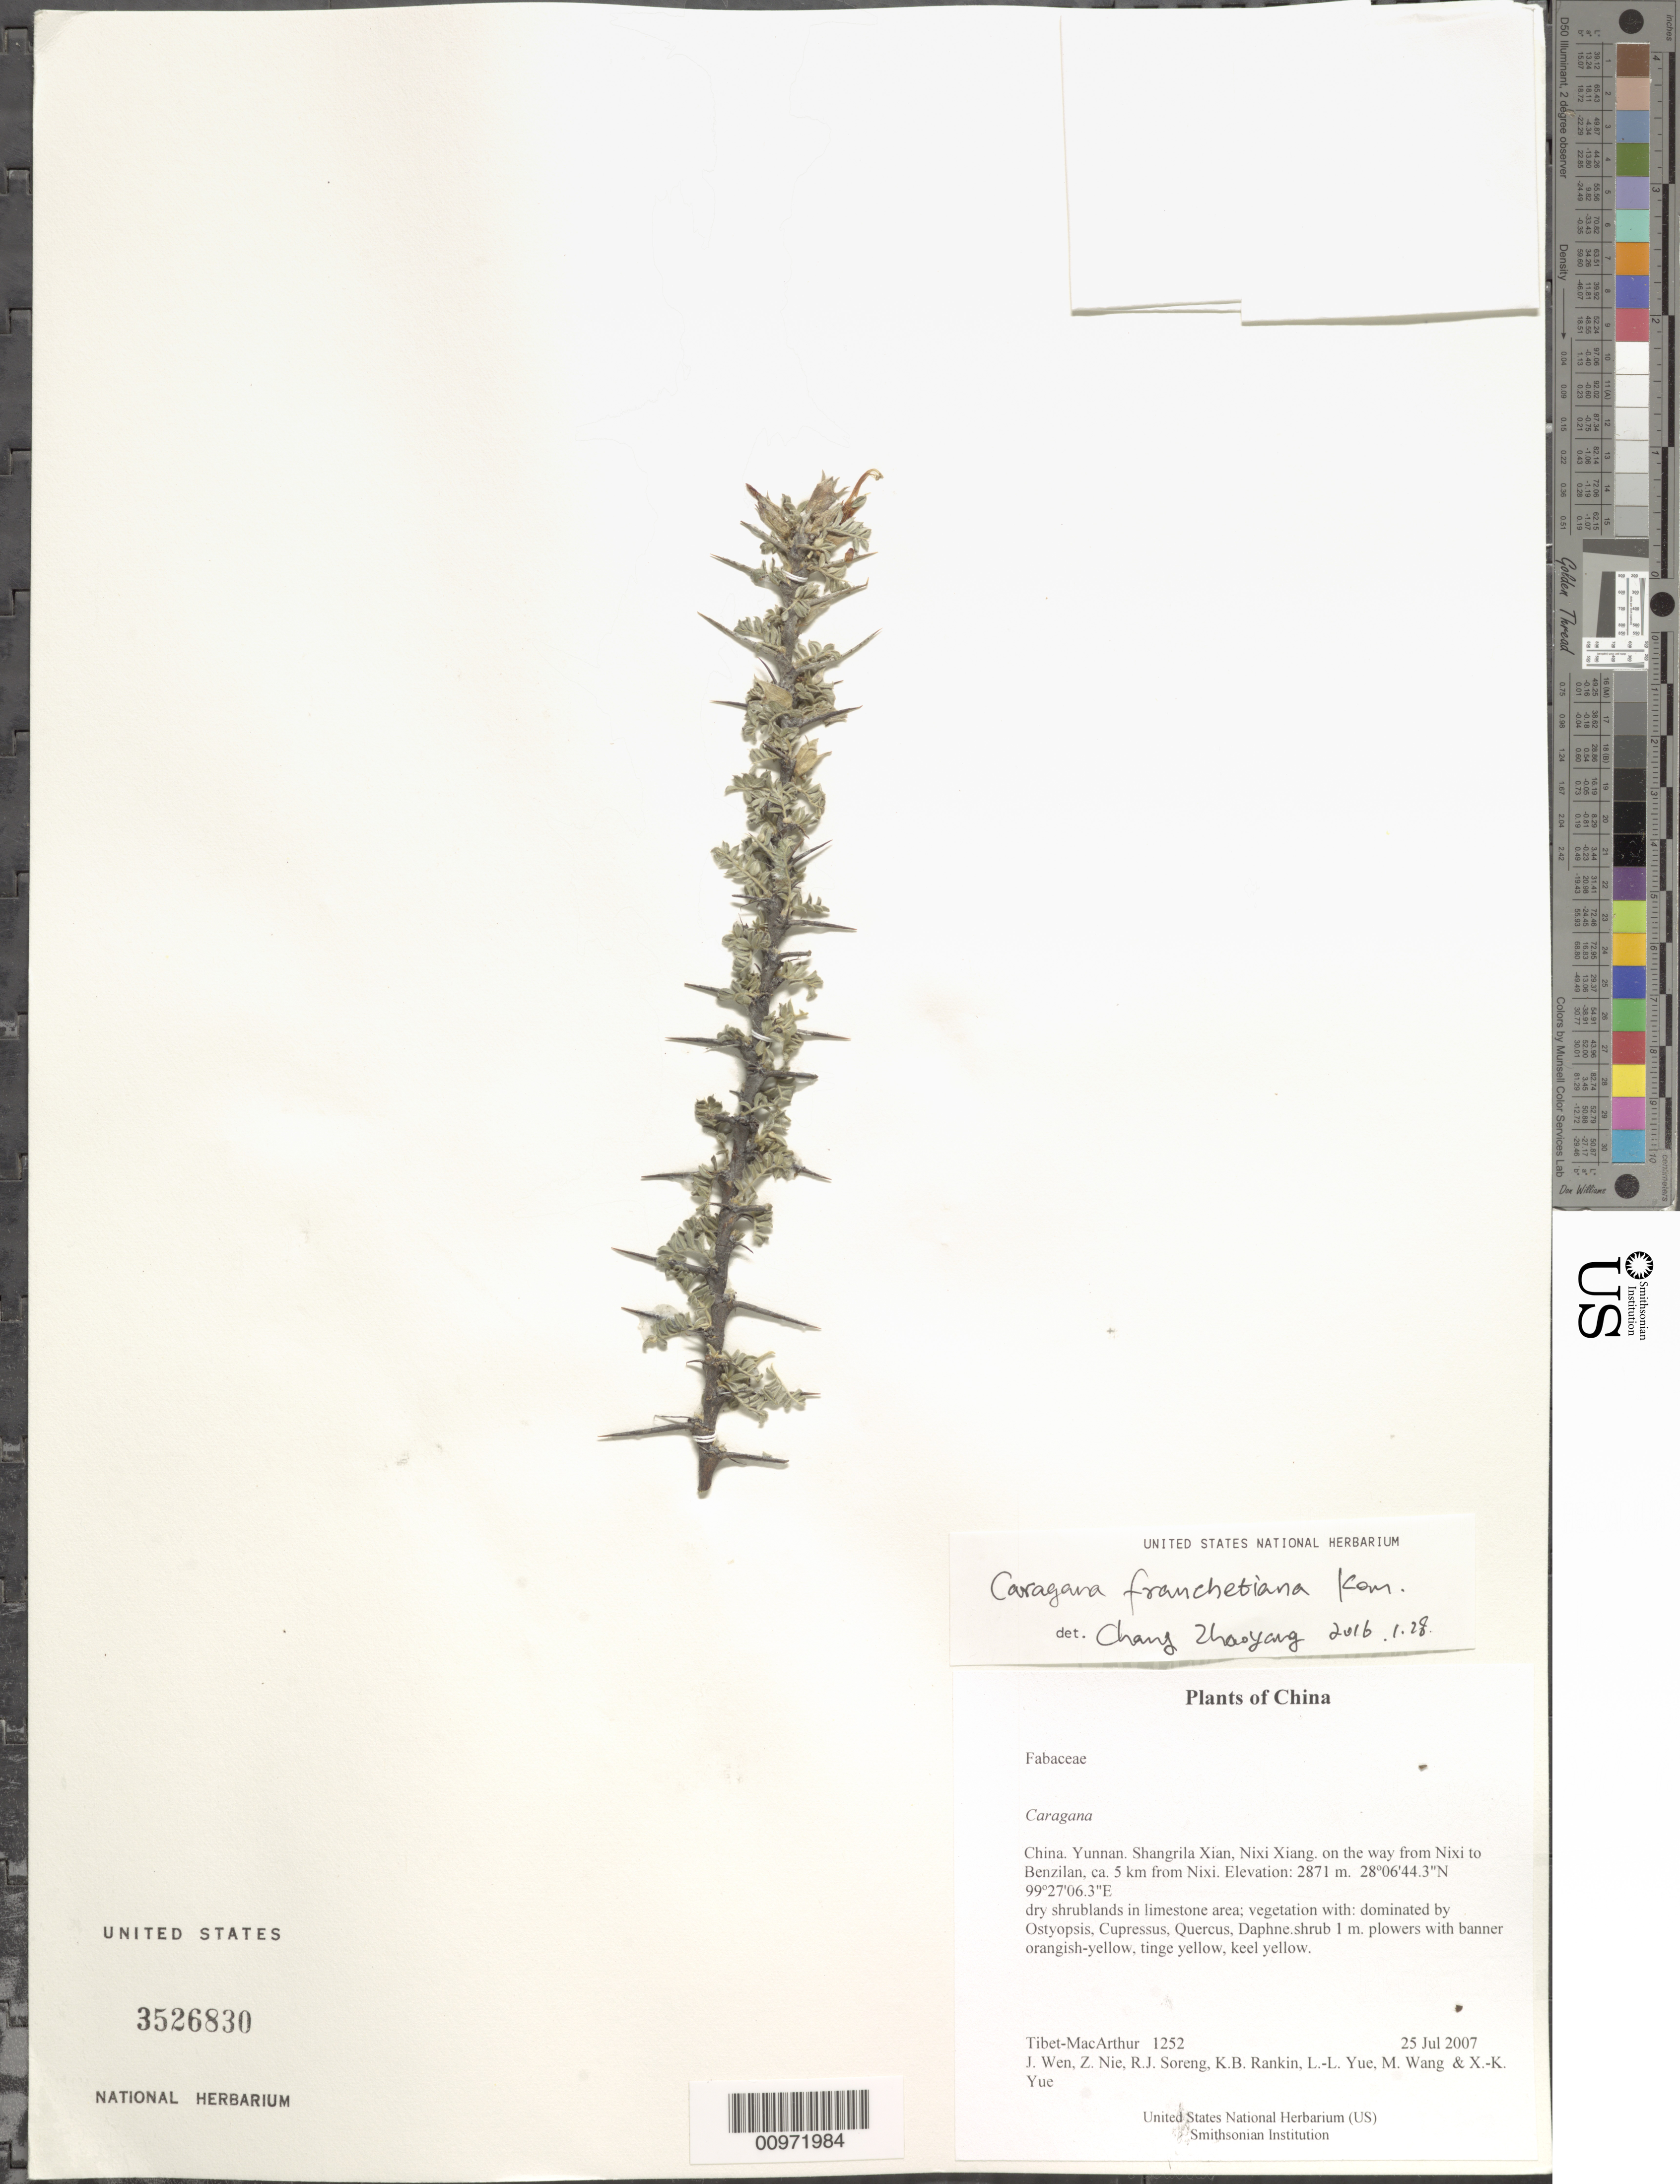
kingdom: Plantae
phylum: Tracheophyta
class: Magnoliopsida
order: Fabales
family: Fabaceae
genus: Caragana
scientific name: Caragana sp.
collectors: Tibet-MacArthur, J. Wen, Z. Nie, R. J. Soreng, K. Rankin, L. Yue, M. Wang & X. Yue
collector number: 1252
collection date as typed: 25 Jul 2007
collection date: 2007-07-25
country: China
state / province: Yunnan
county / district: Shangrila Xian, Nixi Xiang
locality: on the way from Nixi to Benzilan, ca. 5 km from Nixi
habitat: dry shrublands in limestone area; vegetation with: dominated by Ostyopsis, Cupressus, Quercus, Daphne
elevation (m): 2871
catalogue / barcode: US 3526830